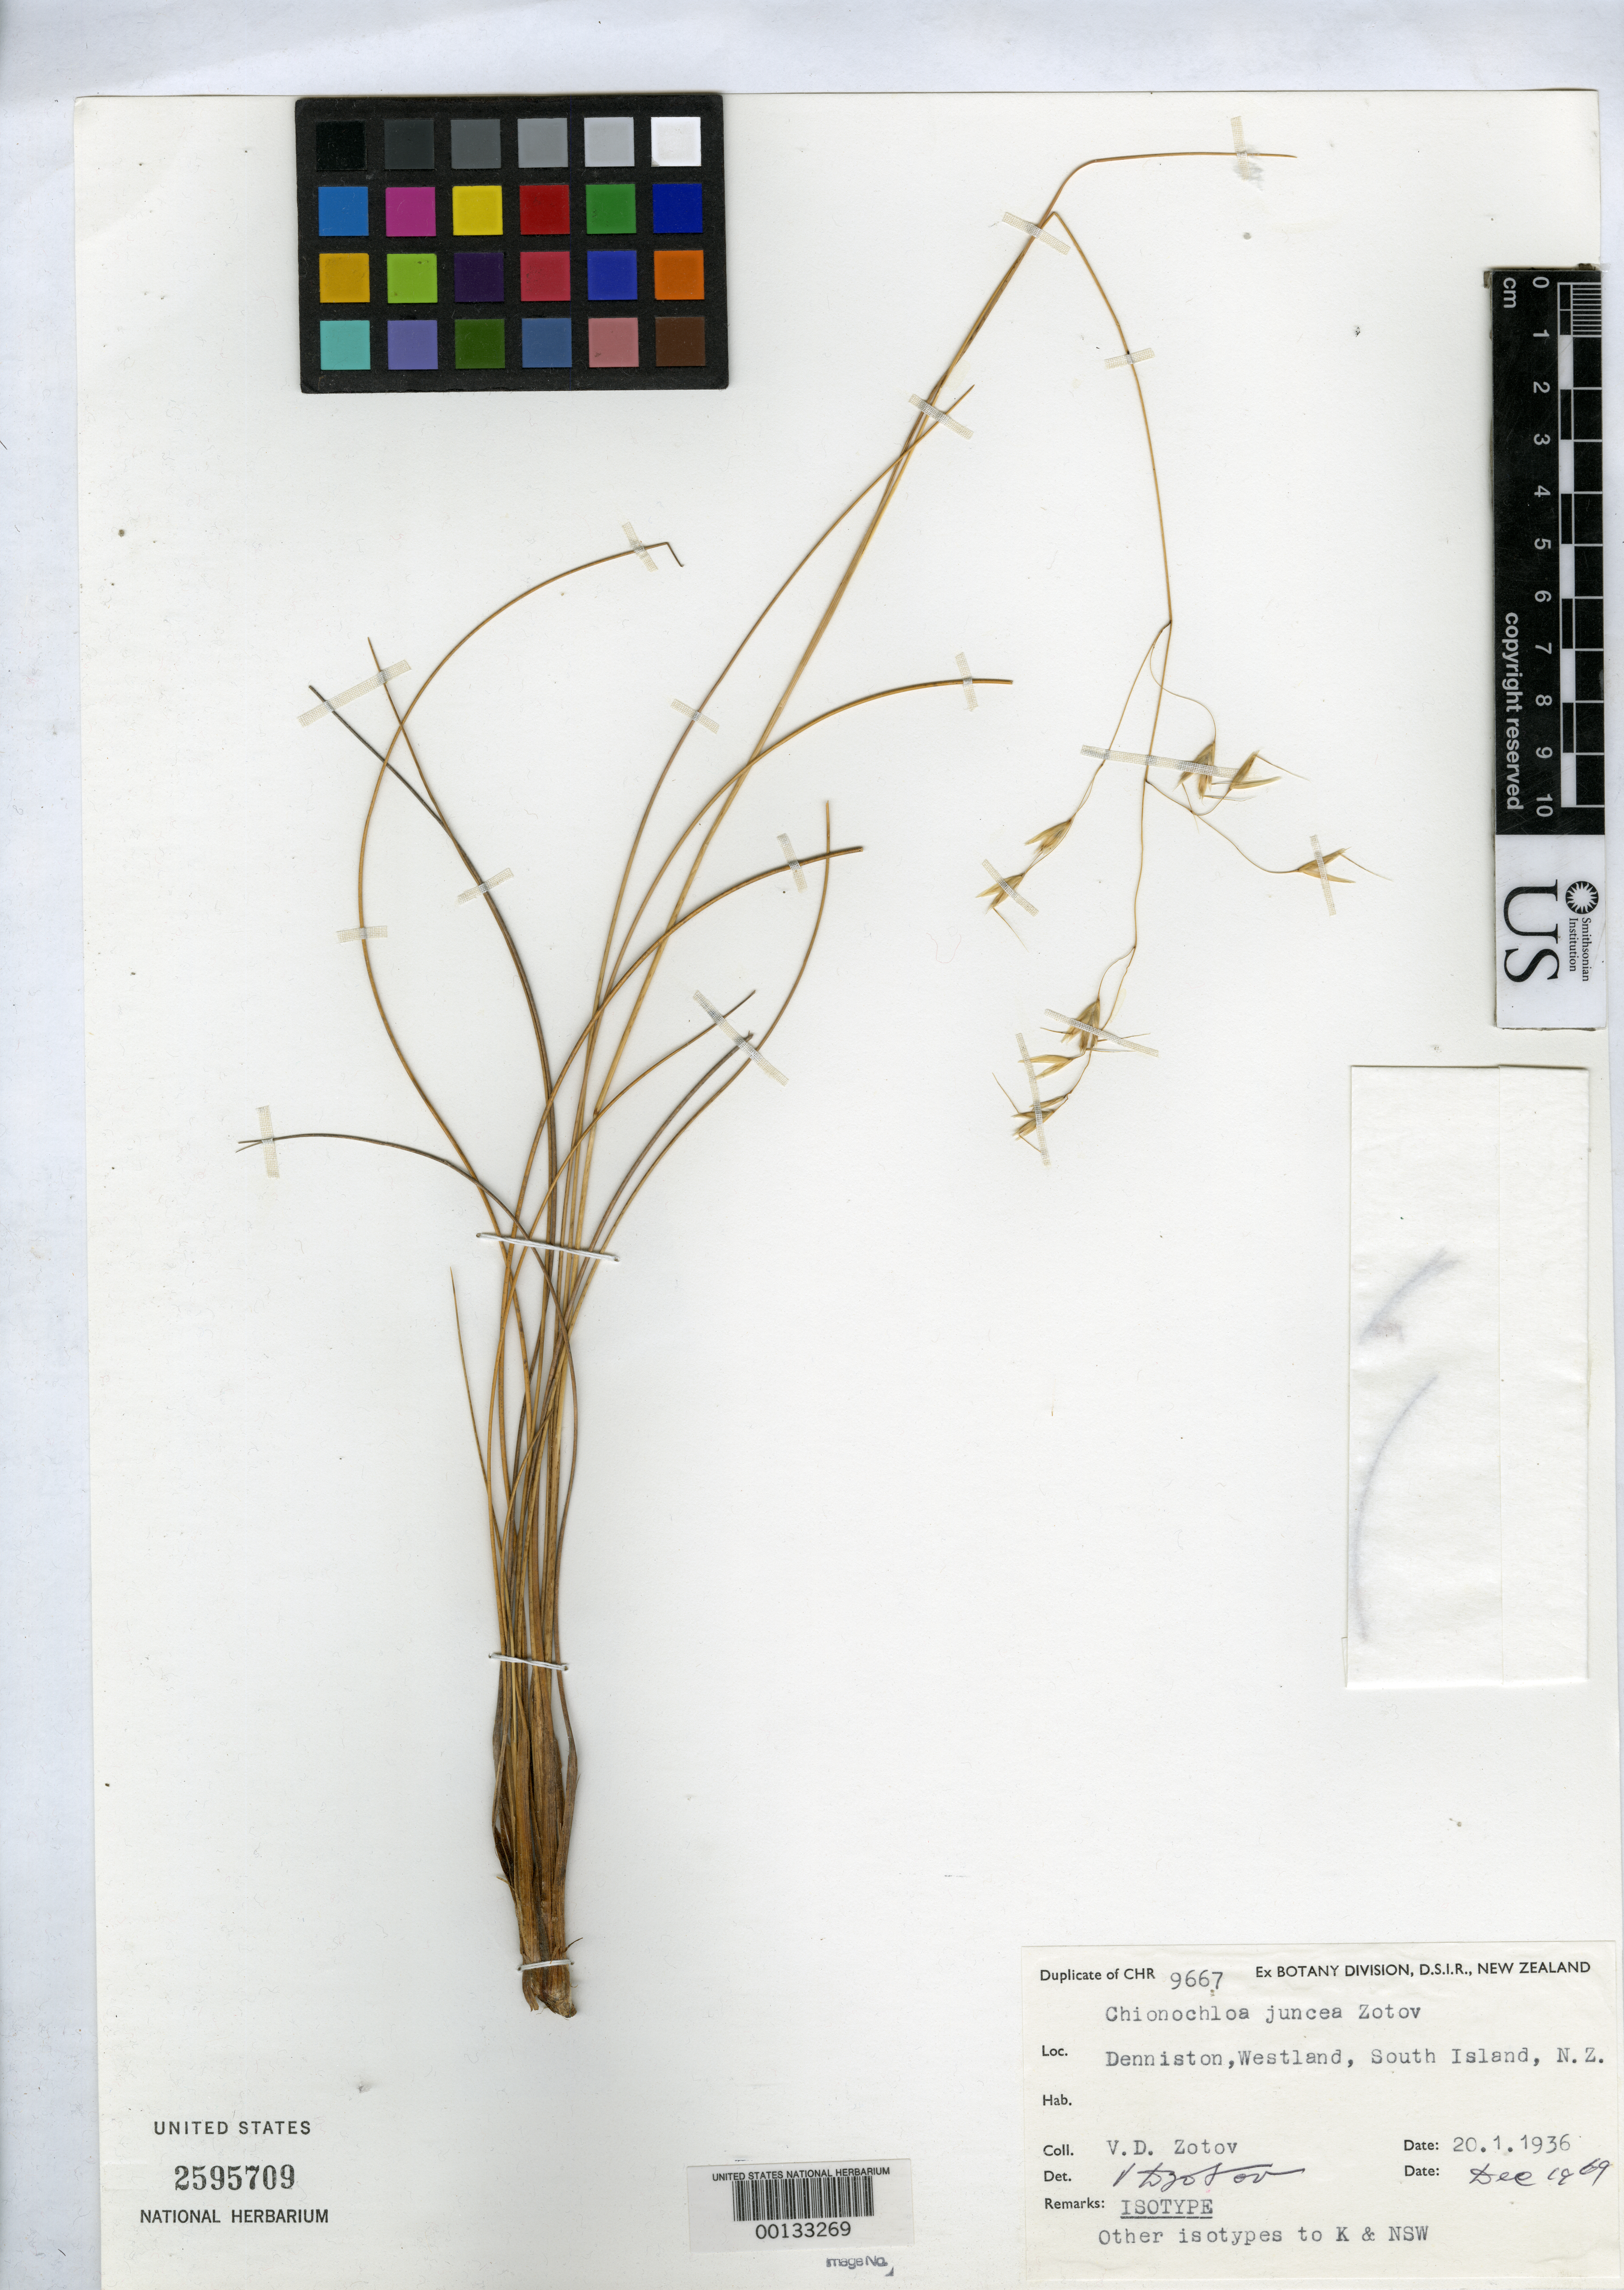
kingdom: Plantae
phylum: Tracheophyta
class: Liliopsida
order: Poales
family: Poaceae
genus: Chionochloa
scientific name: Chionochloa juncea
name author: Zotov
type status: Isotype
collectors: -. Lincoln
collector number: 9667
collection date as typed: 20 Jan 1936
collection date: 1936-01-20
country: New Zealand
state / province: West Coast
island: South Island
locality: Denniston.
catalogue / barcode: US 2595709